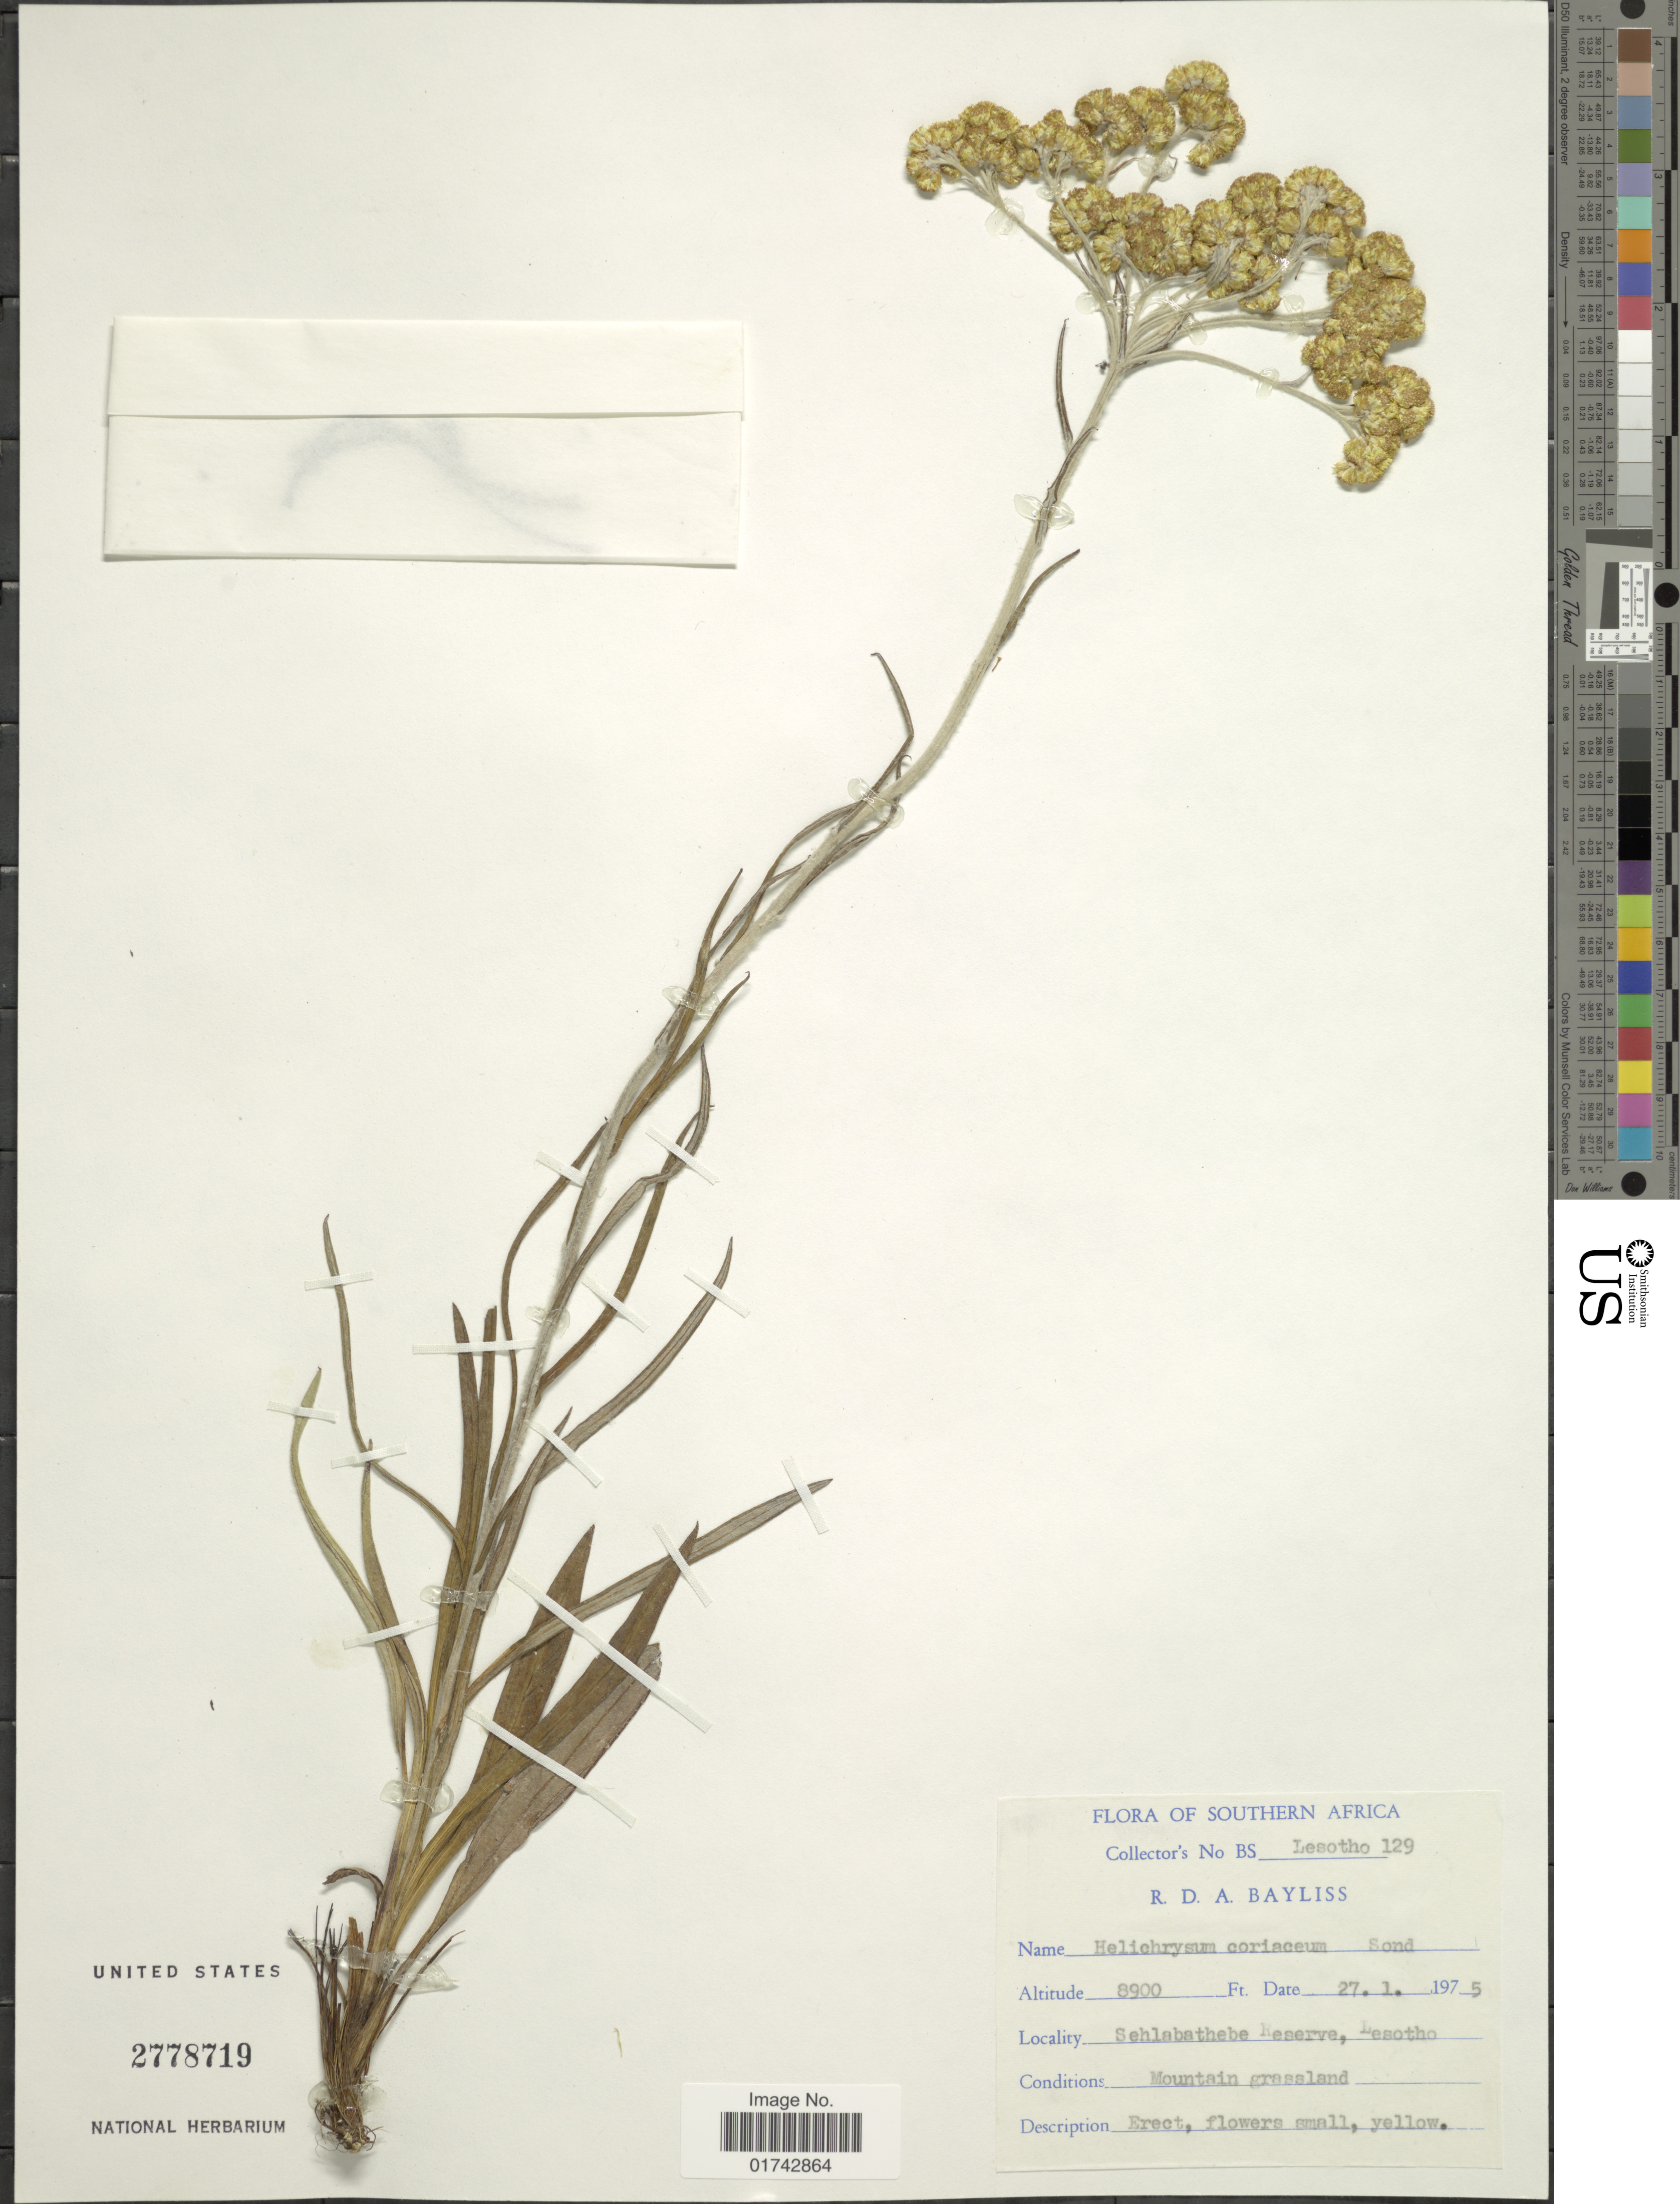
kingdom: Plantae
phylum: Tracheophyta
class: Magnoliopsida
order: Asterales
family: Asteraceae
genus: Helichrysum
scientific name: Helichrysum coriaceum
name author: Harv.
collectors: R. Bayliss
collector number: Lesotho 129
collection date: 1975-01-27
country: Lesotho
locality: Sehlabathebe Reserve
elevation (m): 2713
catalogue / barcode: US 2778719